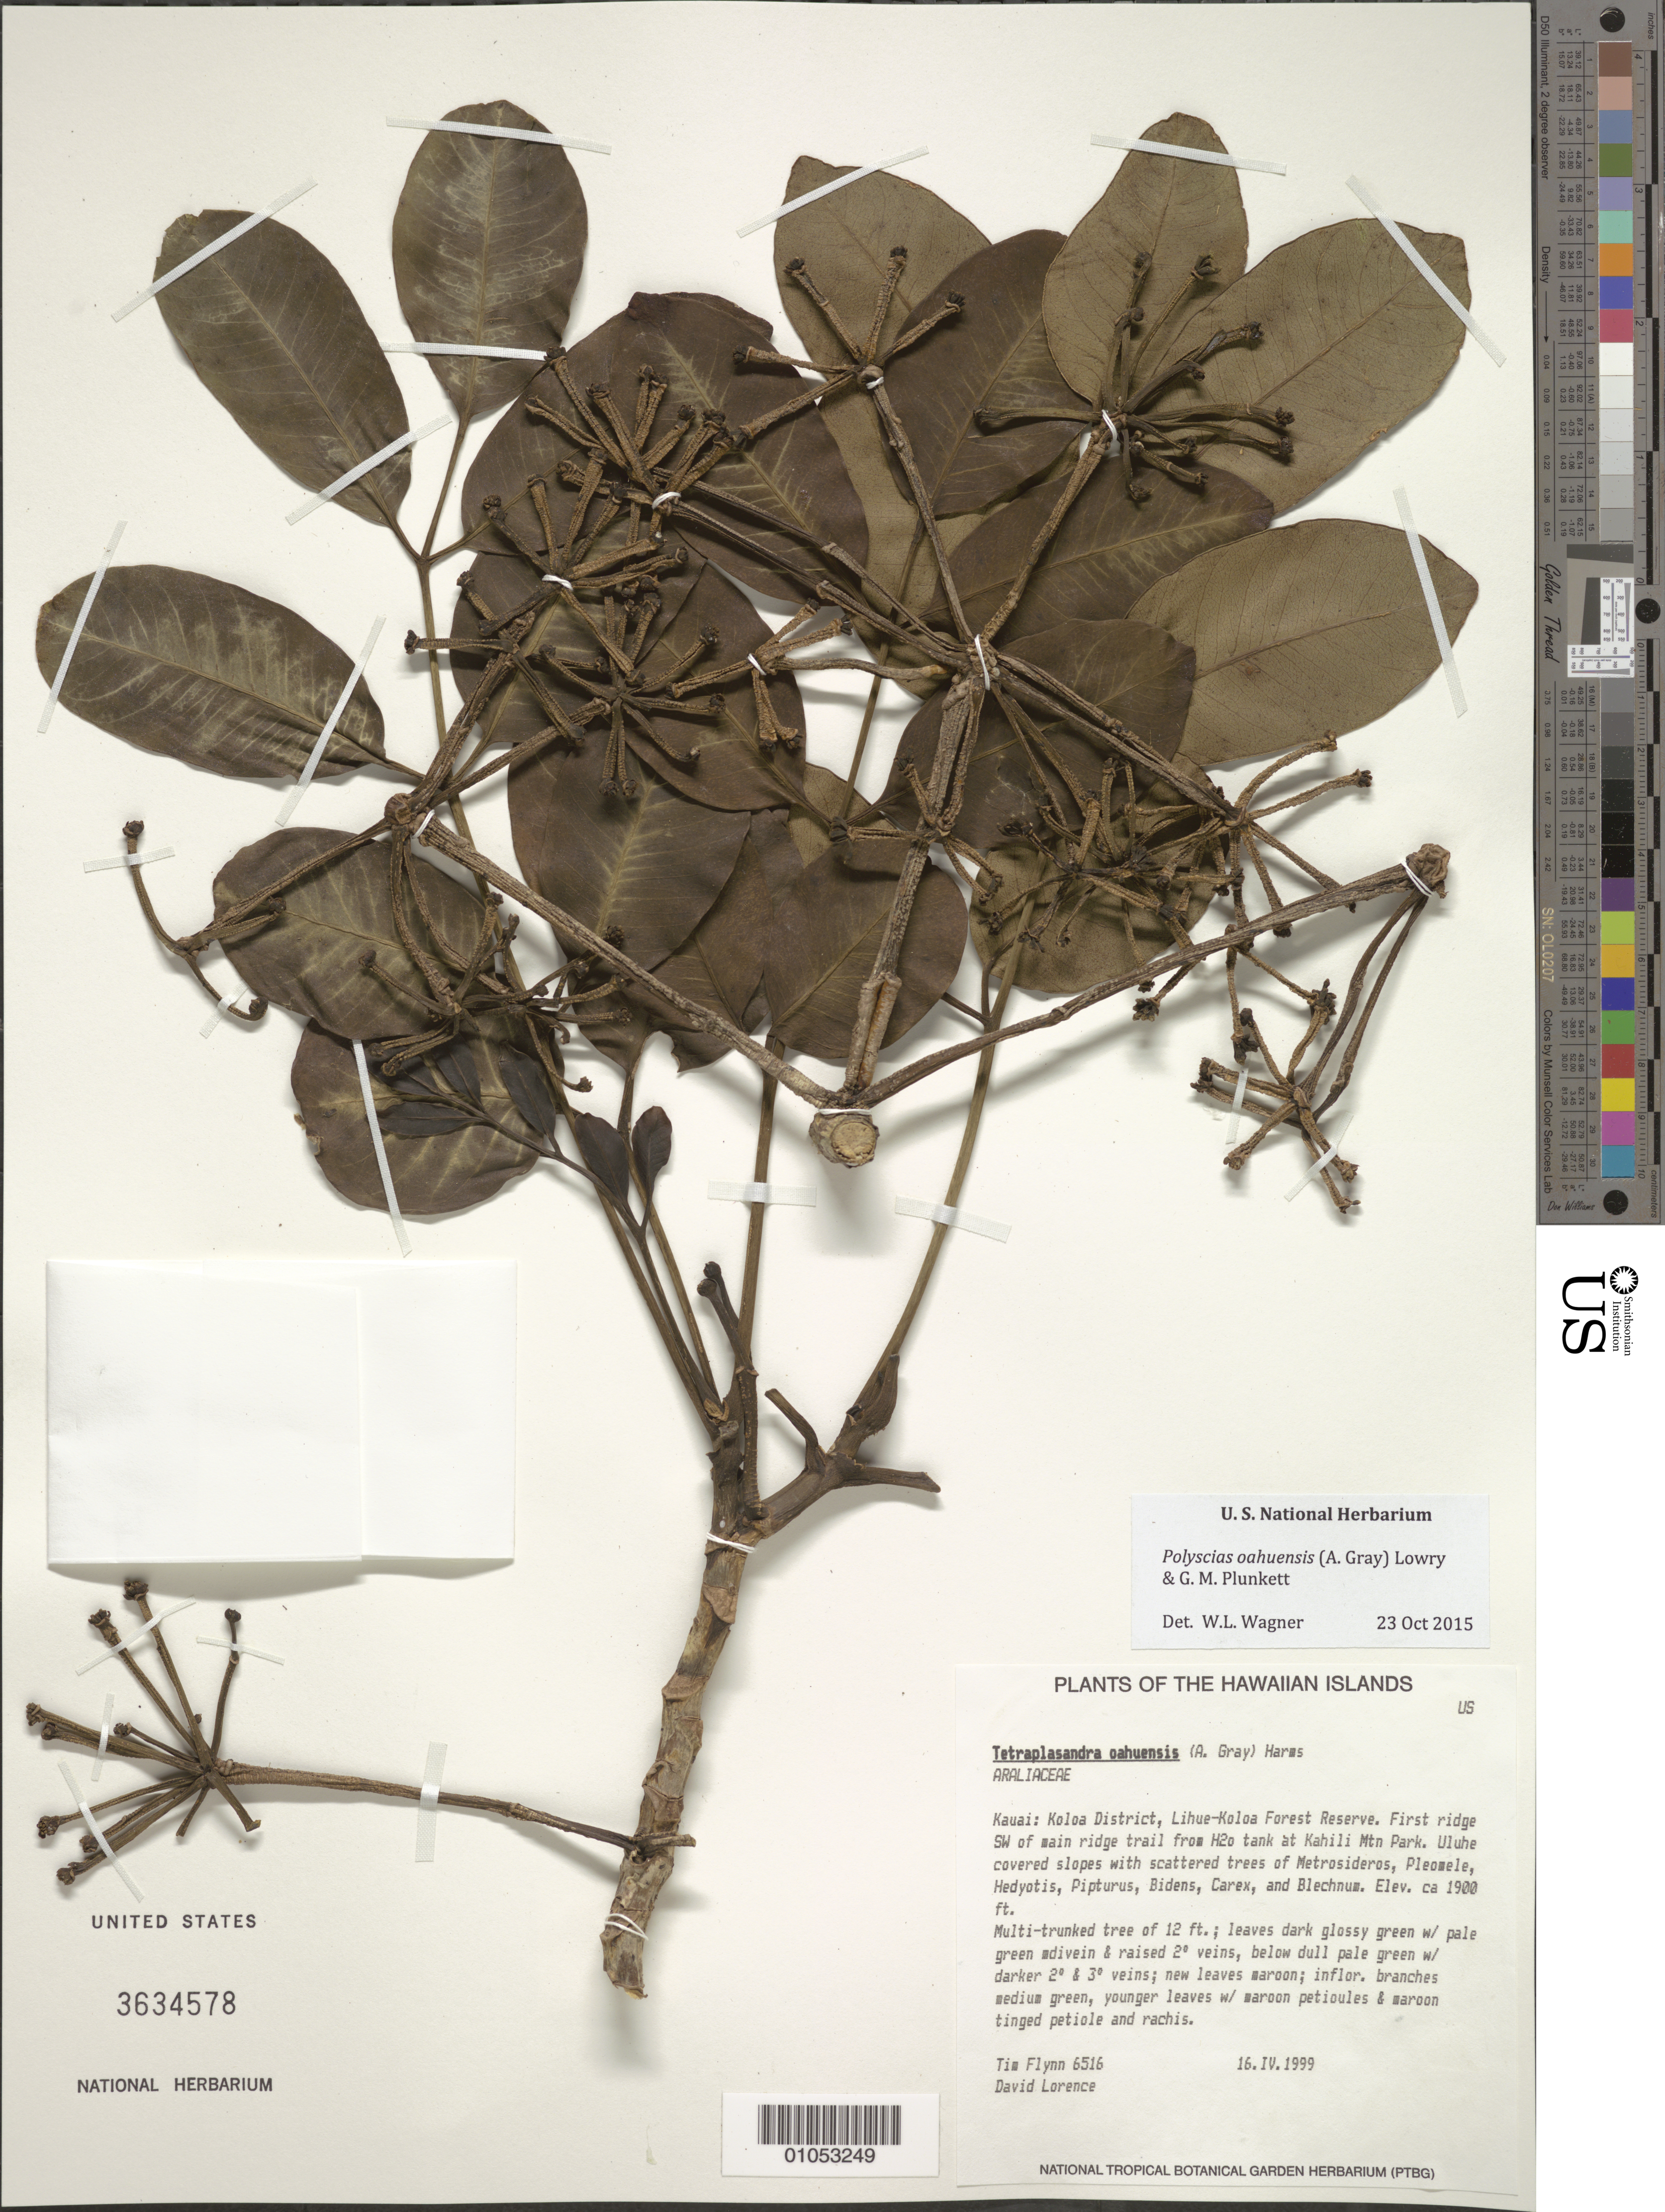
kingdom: Plantae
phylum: Tracheophyta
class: Magnoliopsida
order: Apiales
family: Araliaceae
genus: Polyscias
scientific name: Polyscias oahuensis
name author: (A. Gray) Lowry & G. M. Plunkett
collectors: T. W. Flynn & D. Lorence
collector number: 6516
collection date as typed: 16 Apr 1999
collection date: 1999-04-16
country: United States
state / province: Hawaii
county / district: Kauai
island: Kaua'i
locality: Lihue-Koloa Forest Reserve. First ridge SW of main ridge trail from H2O tank at Kahili Mtn. Park.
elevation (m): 579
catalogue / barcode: US 3634578